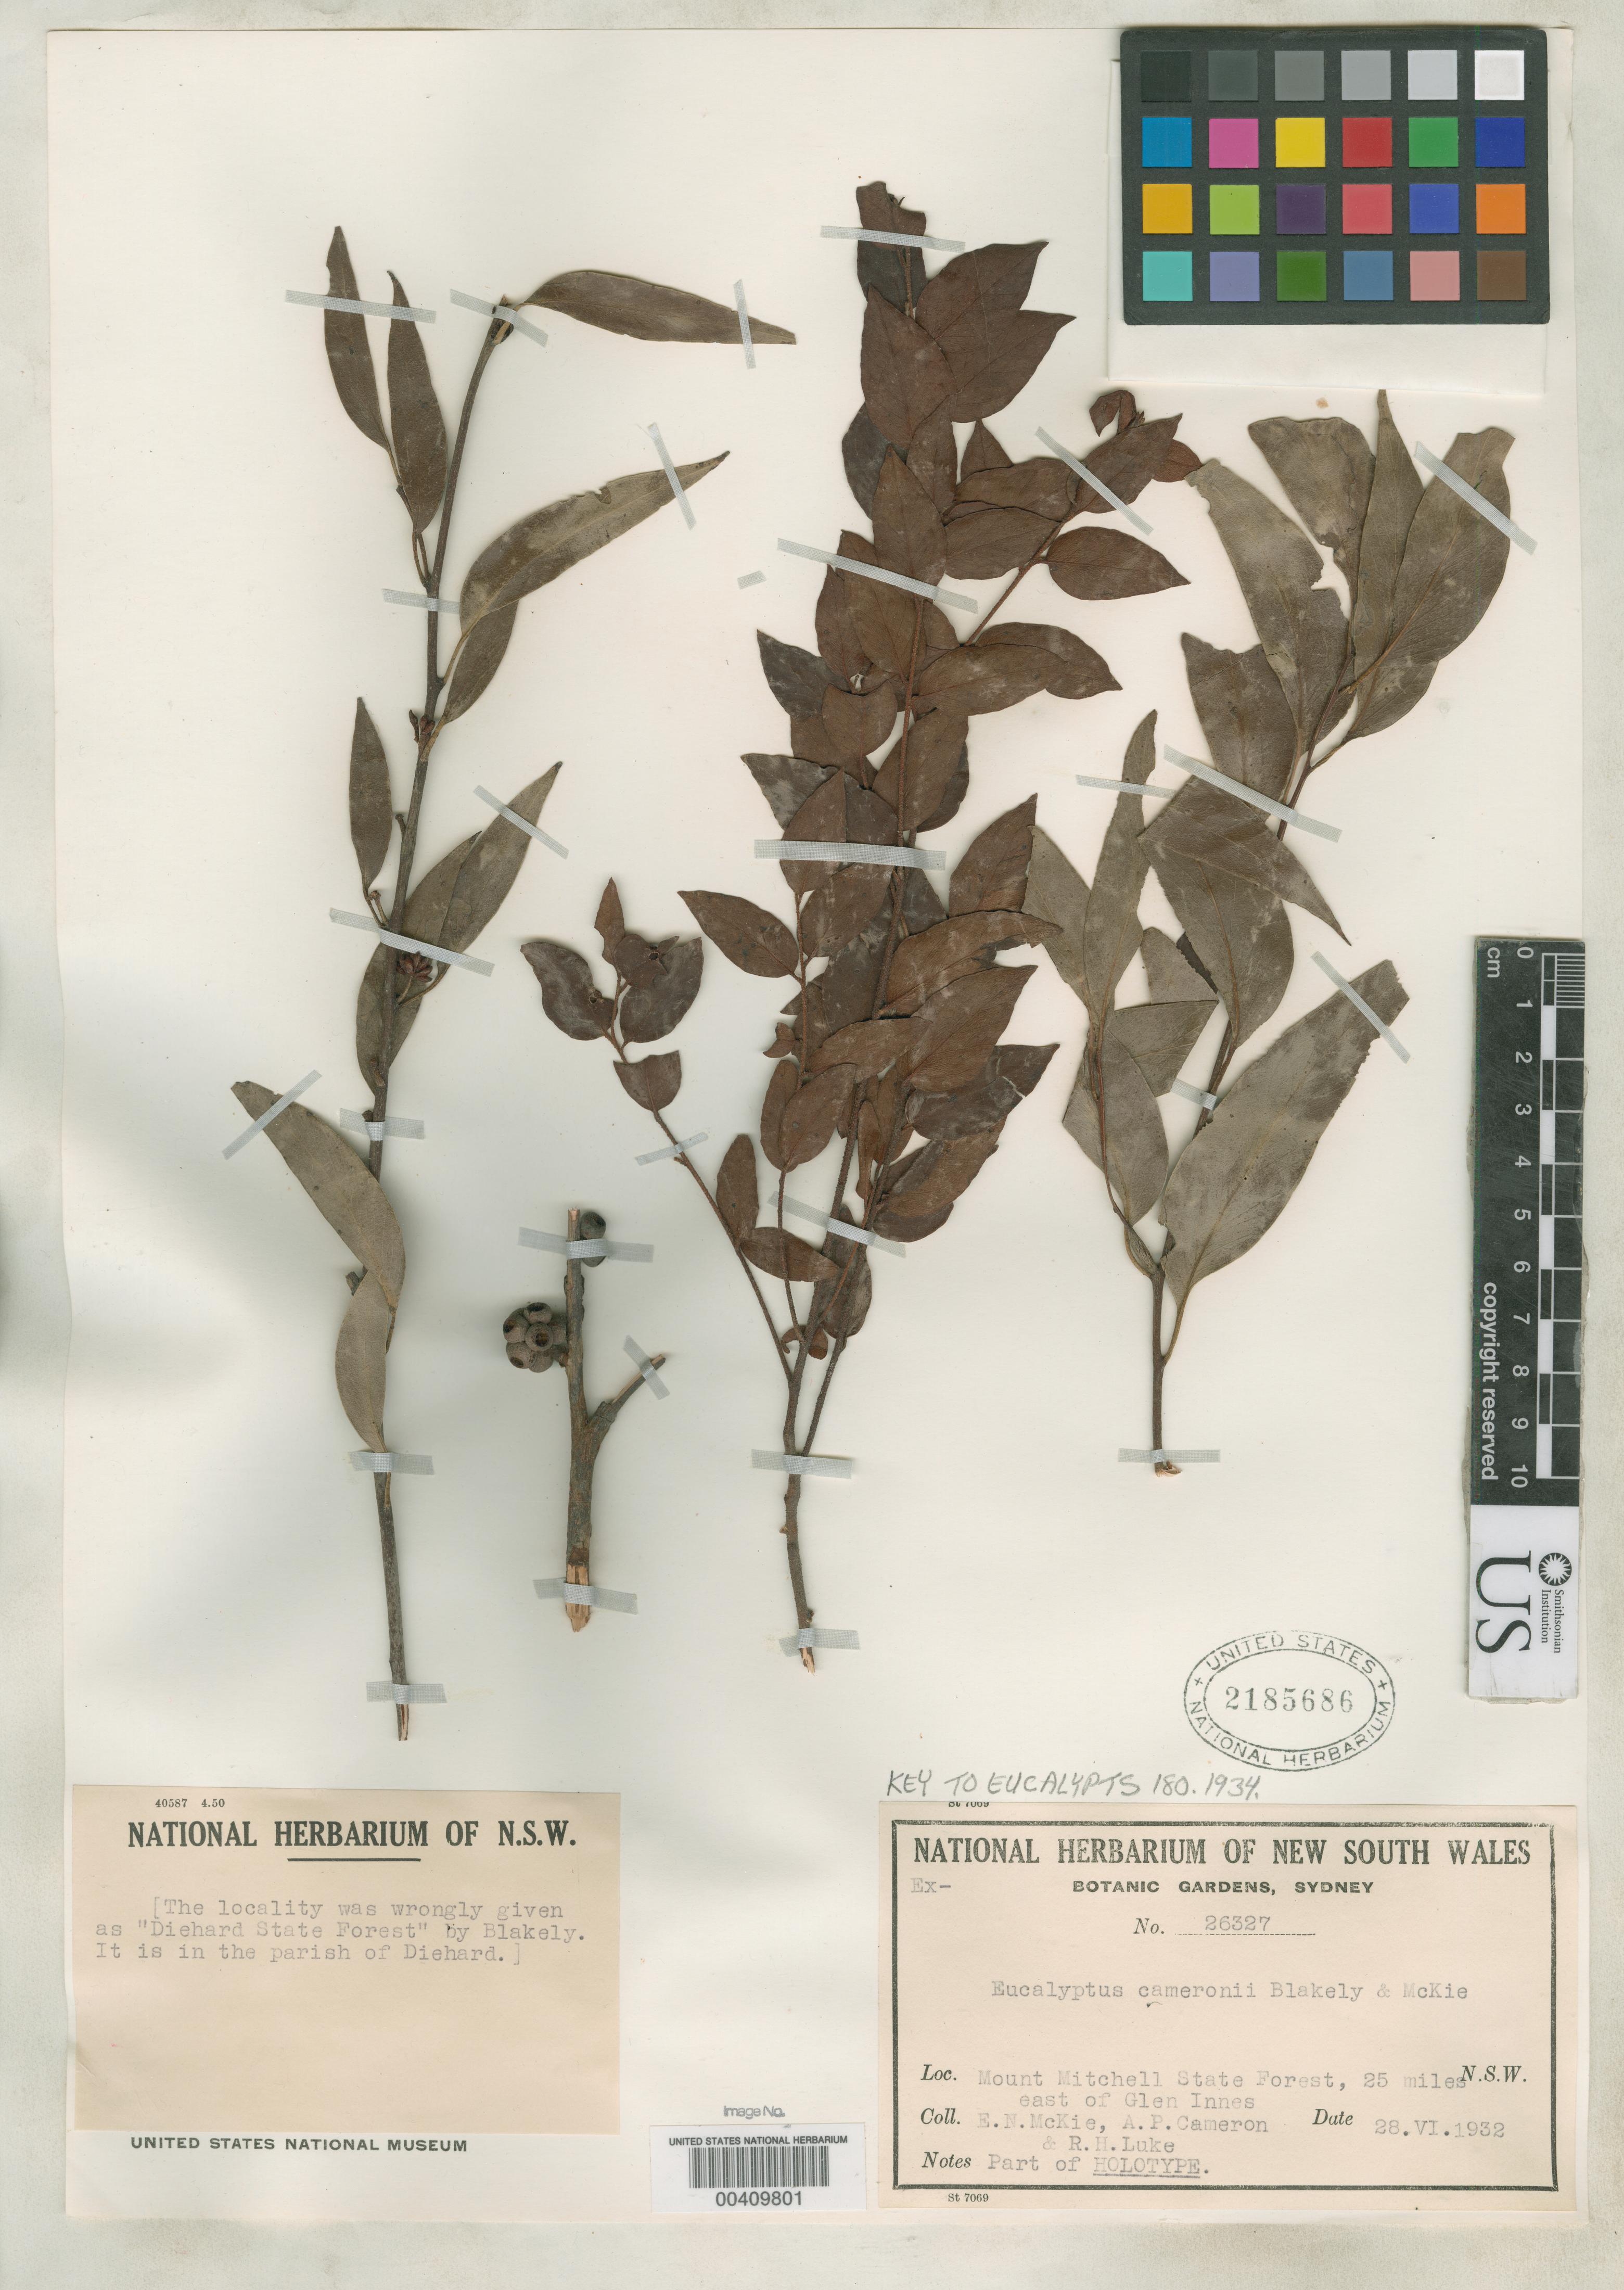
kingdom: Plantae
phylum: Tracheophyta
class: Magnoliopsida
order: Myrtales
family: Myrtaceae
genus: Eucalyptus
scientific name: Eucalyptus cameronii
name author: Blakely & McKie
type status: Isotype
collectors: E. McKie, A. Cameron & R. Luke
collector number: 26327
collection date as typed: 28 Jun 1932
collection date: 1932-06-28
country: Australia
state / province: New South Wales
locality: Mount Mitchell State Forest, 25 mi E of Glen Innes.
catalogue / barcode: US 2185686